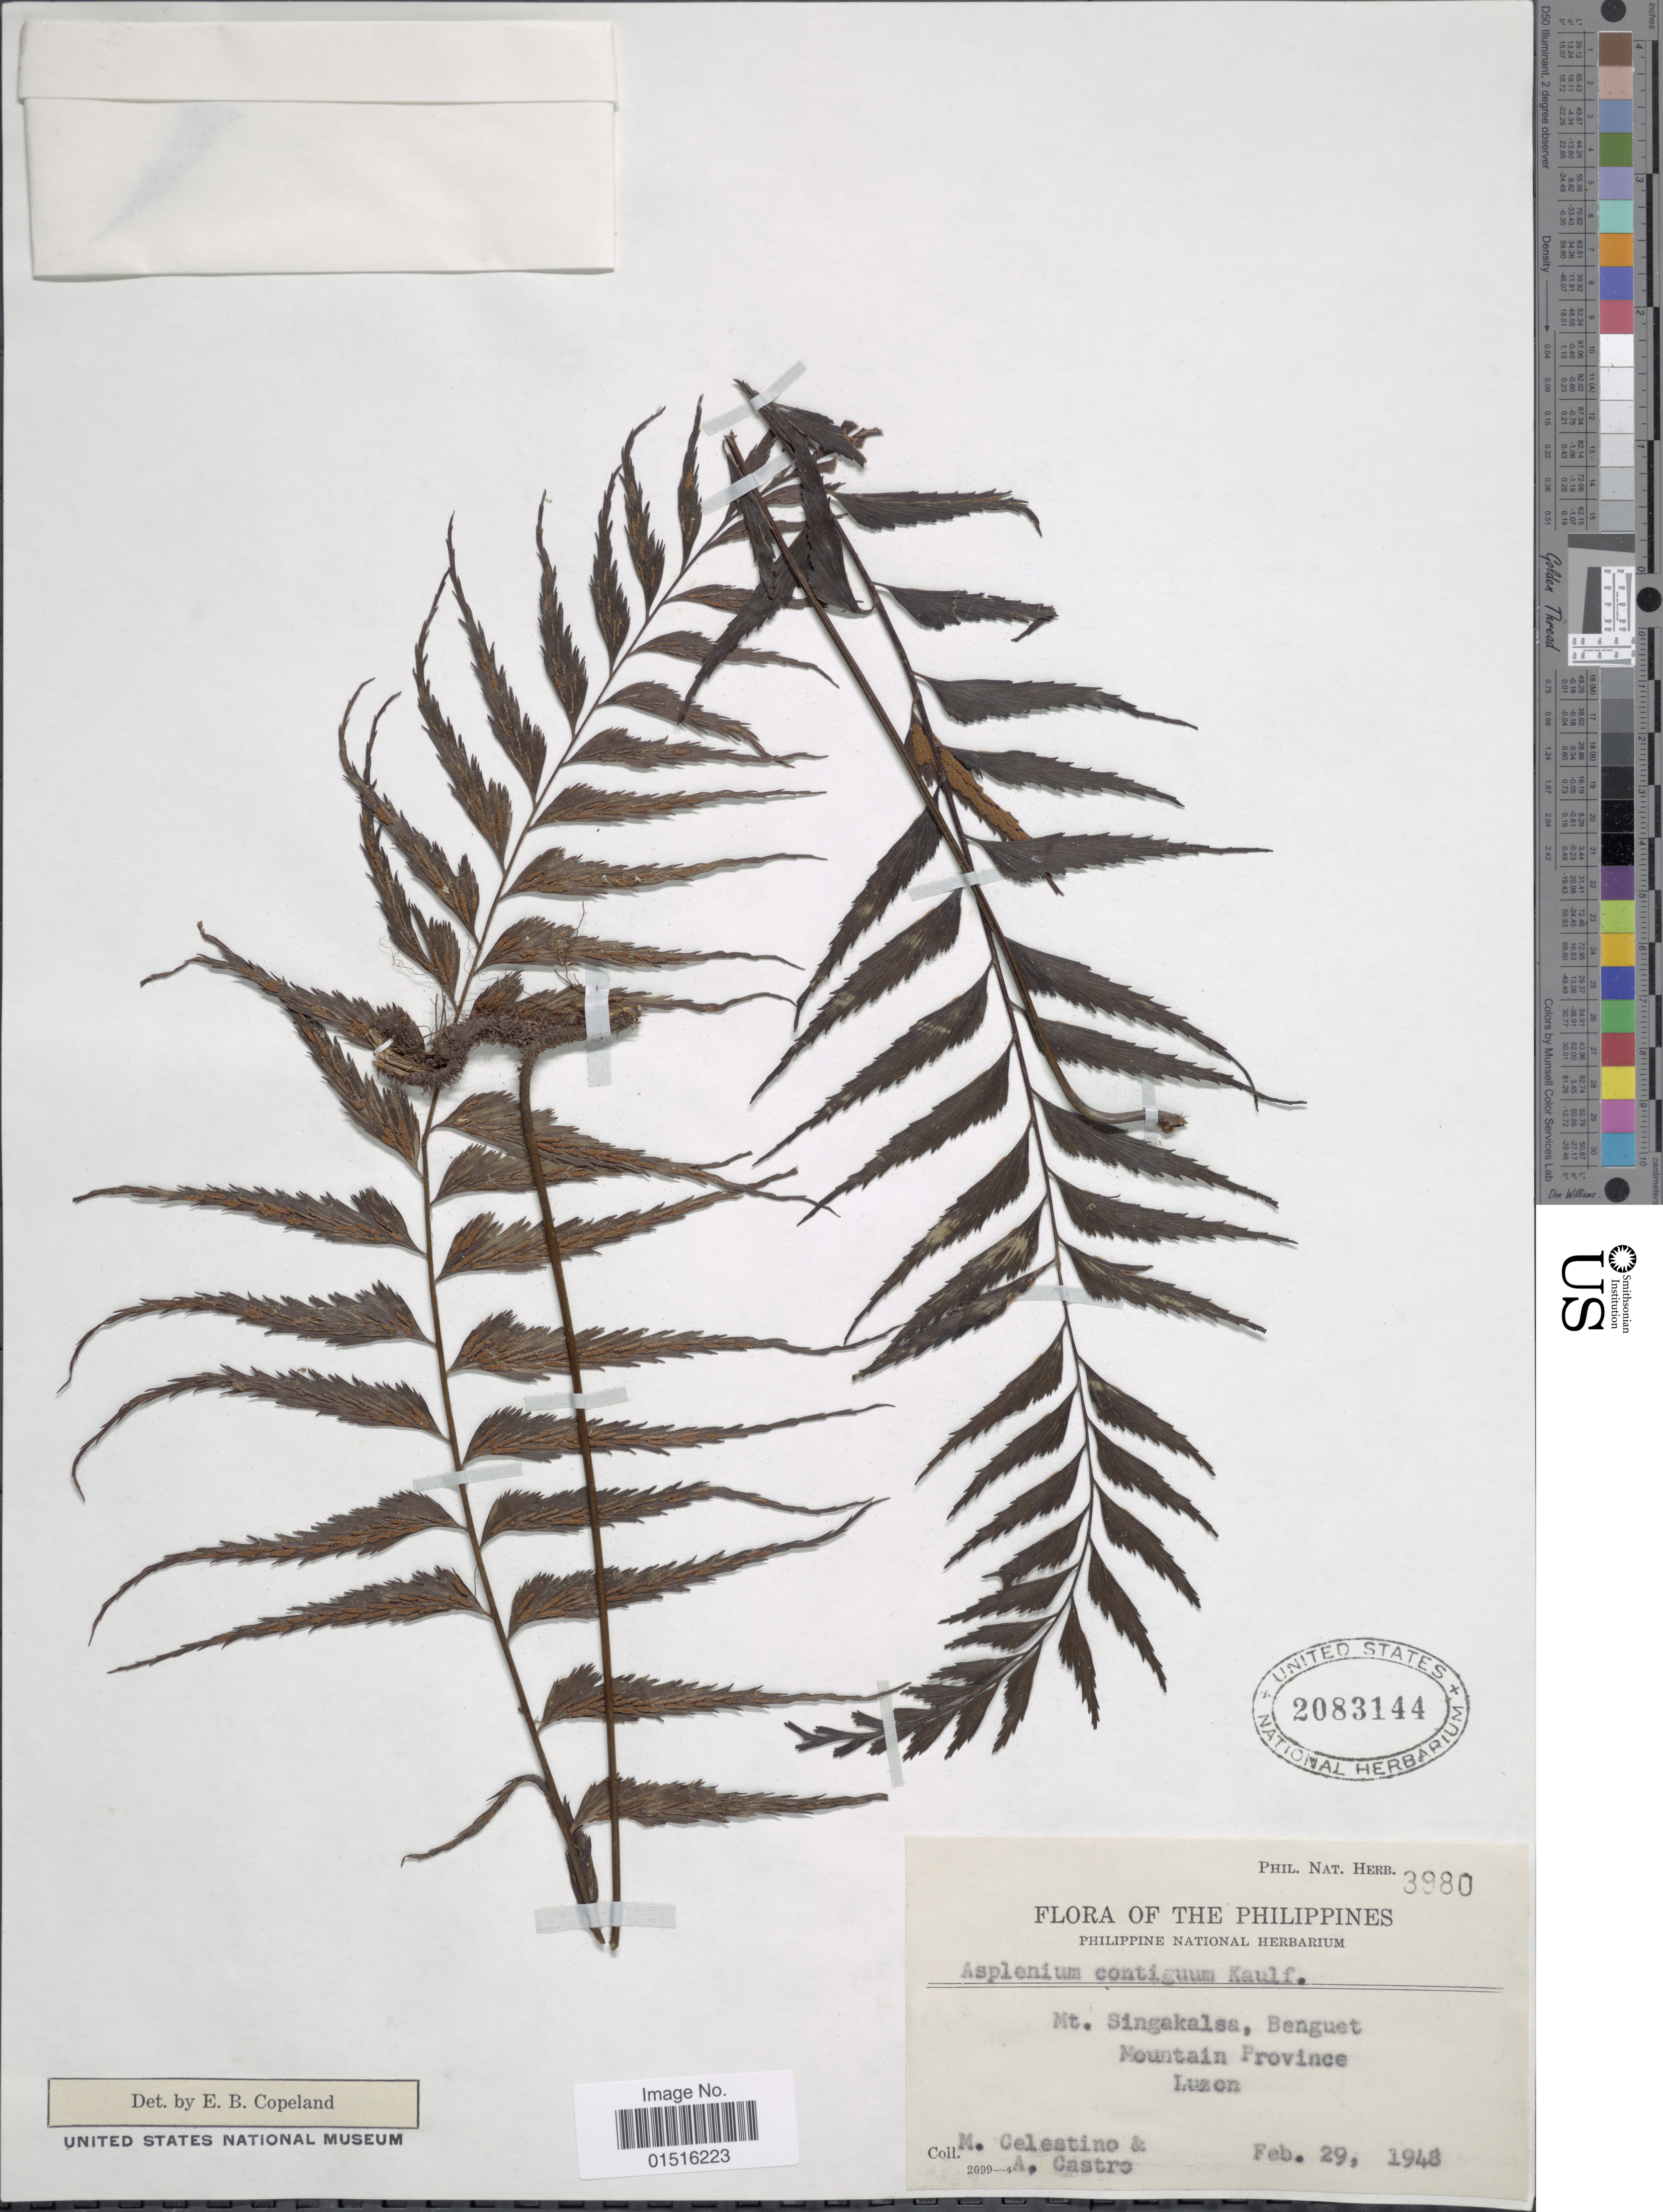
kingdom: Plantae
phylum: Tracheophyta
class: Polypodiopsida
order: Polypodiales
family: Aspleniaceae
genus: Asplenium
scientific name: Asplenium contiguum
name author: Kaulf.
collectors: M. Celestino & A. Castro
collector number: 3980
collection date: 1948-02-29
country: Philippines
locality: Mtl. Singakalsa, Benguet Mountain Province Luzon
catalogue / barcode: US 2083144